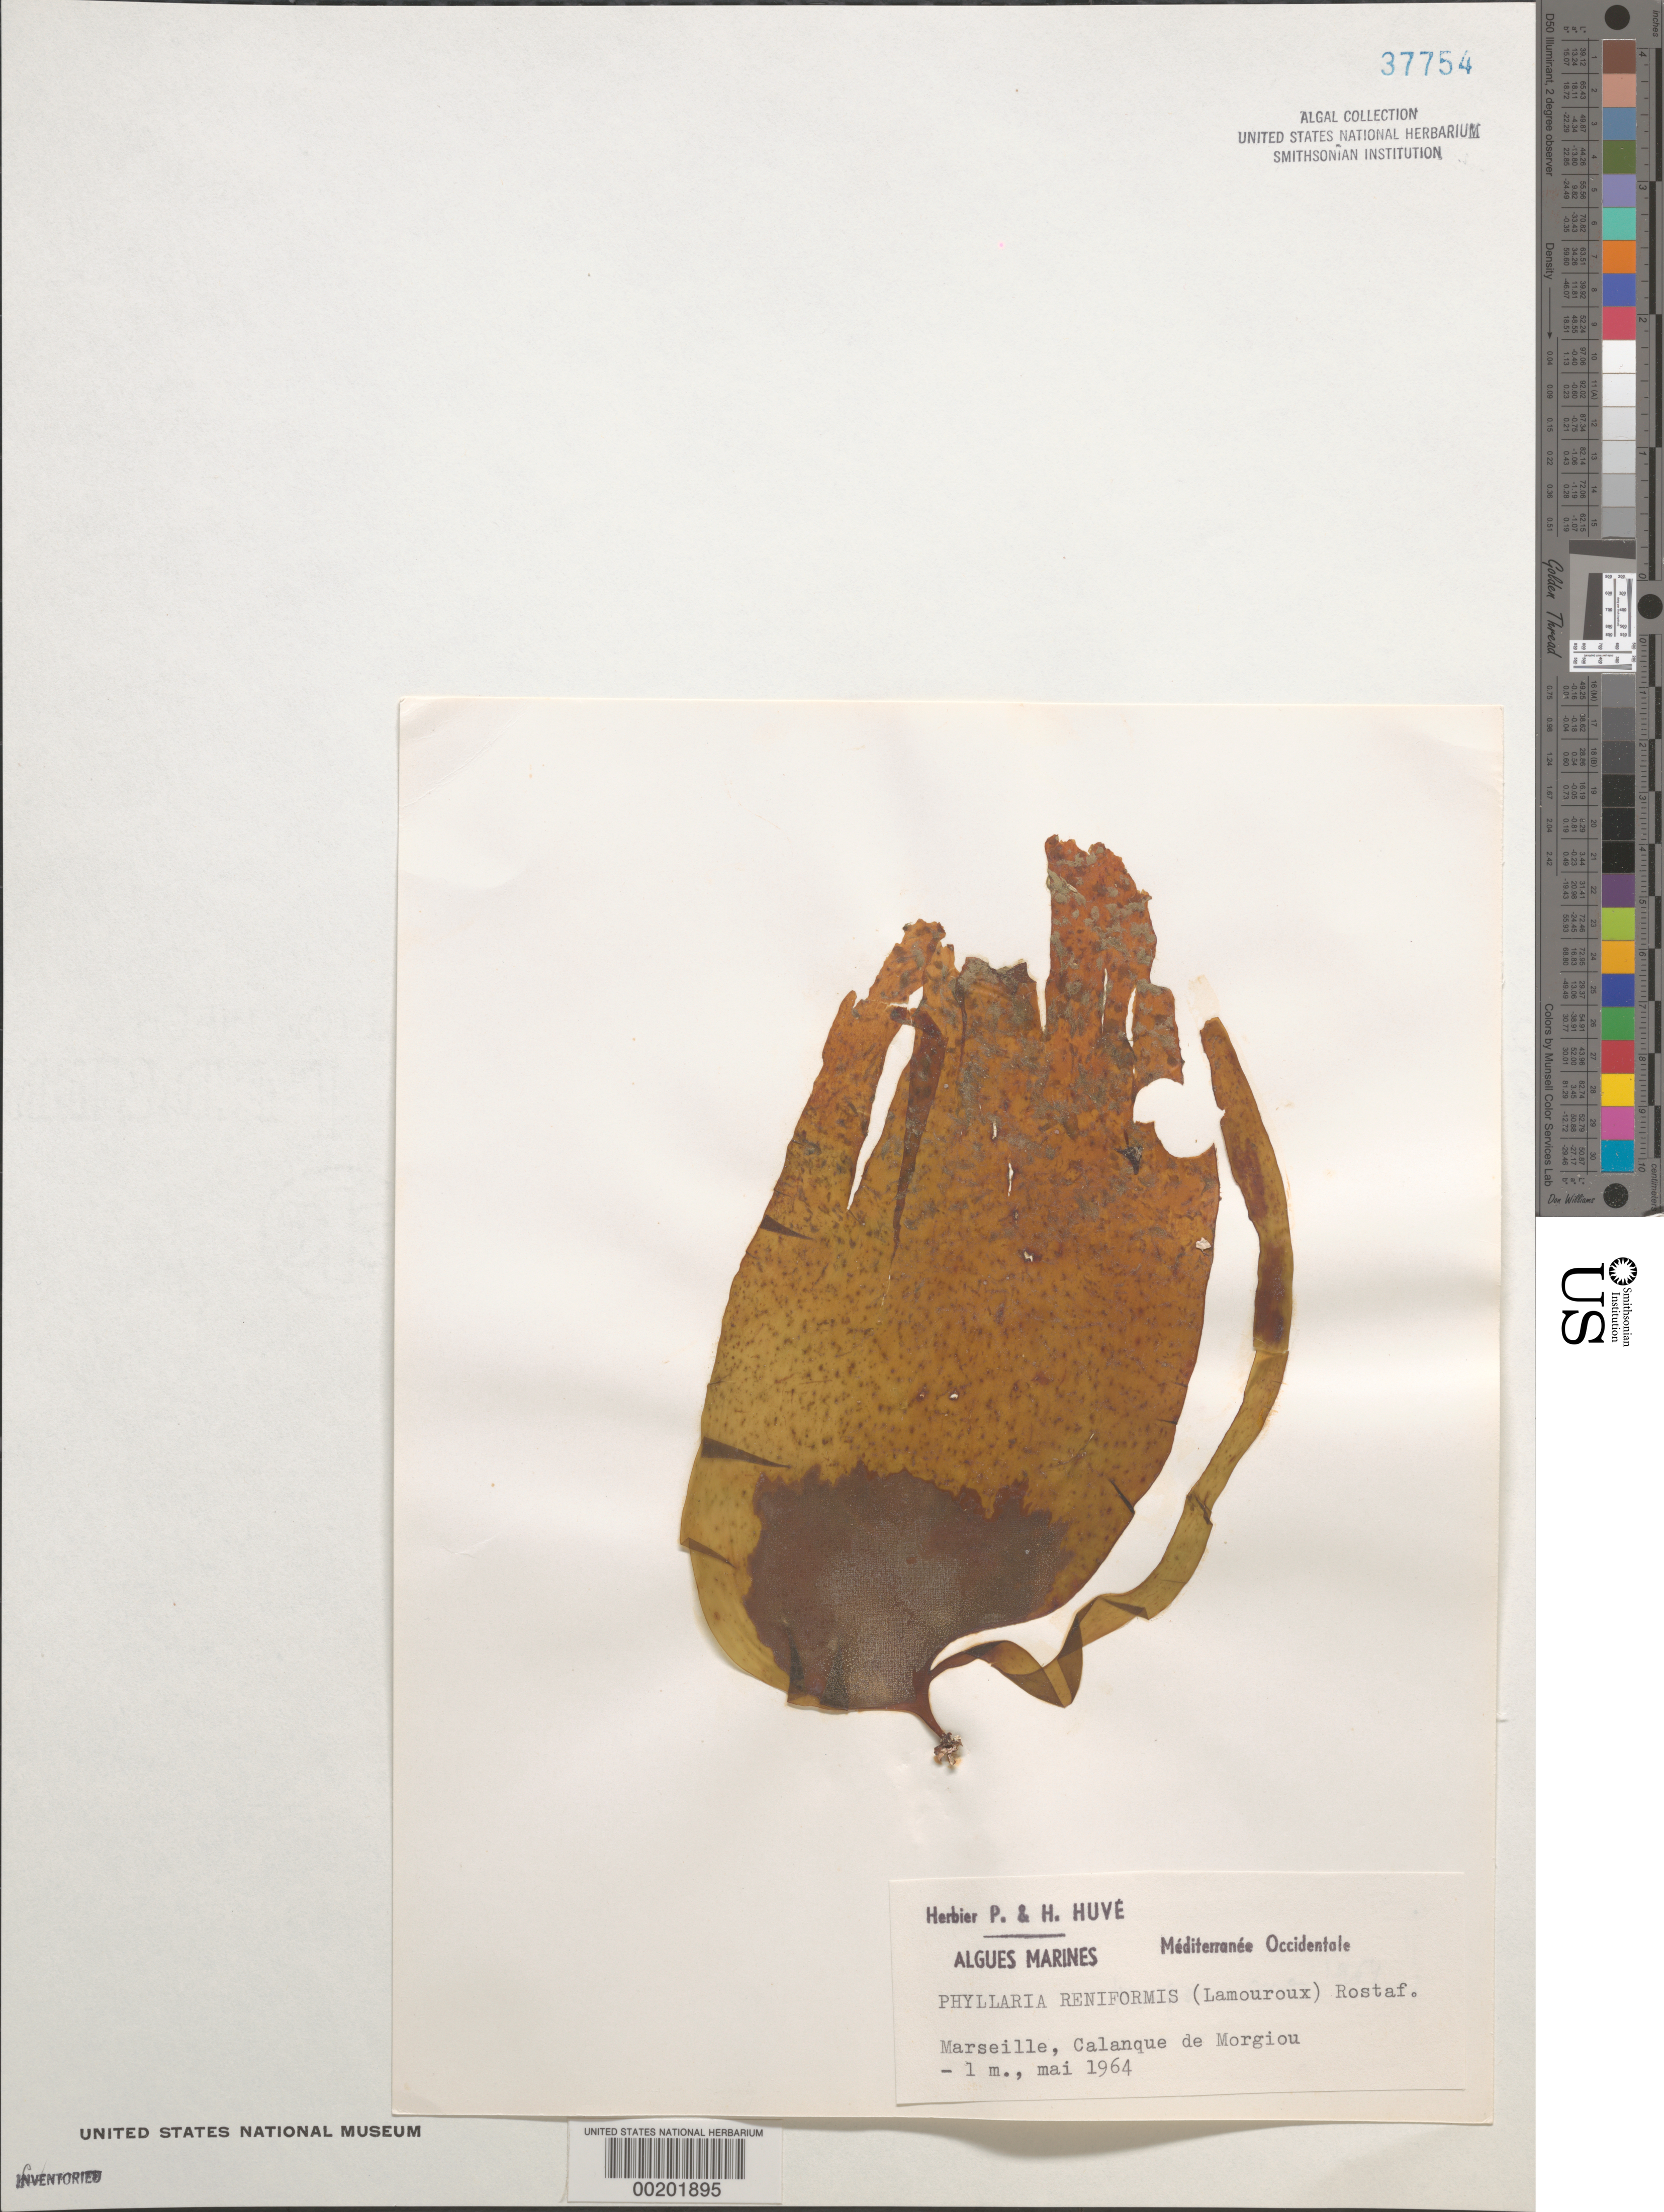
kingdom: Chromista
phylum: Ochrophyta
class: Phaeophyceae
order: Tilopteridales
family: Phyllariaceae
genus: Phyllariopsis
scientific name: Phyllariopsis brevipes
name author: (C. Agardh) E.C. Henry & South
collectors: P. Huve & H. Huve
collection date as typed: May 1964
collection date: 1964-05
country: France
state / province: Provence-Alpes-Côte d'Azur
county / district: Bouches-du-Rhône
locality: Marseille, Calanque de Morgiou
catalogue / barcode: US 37754